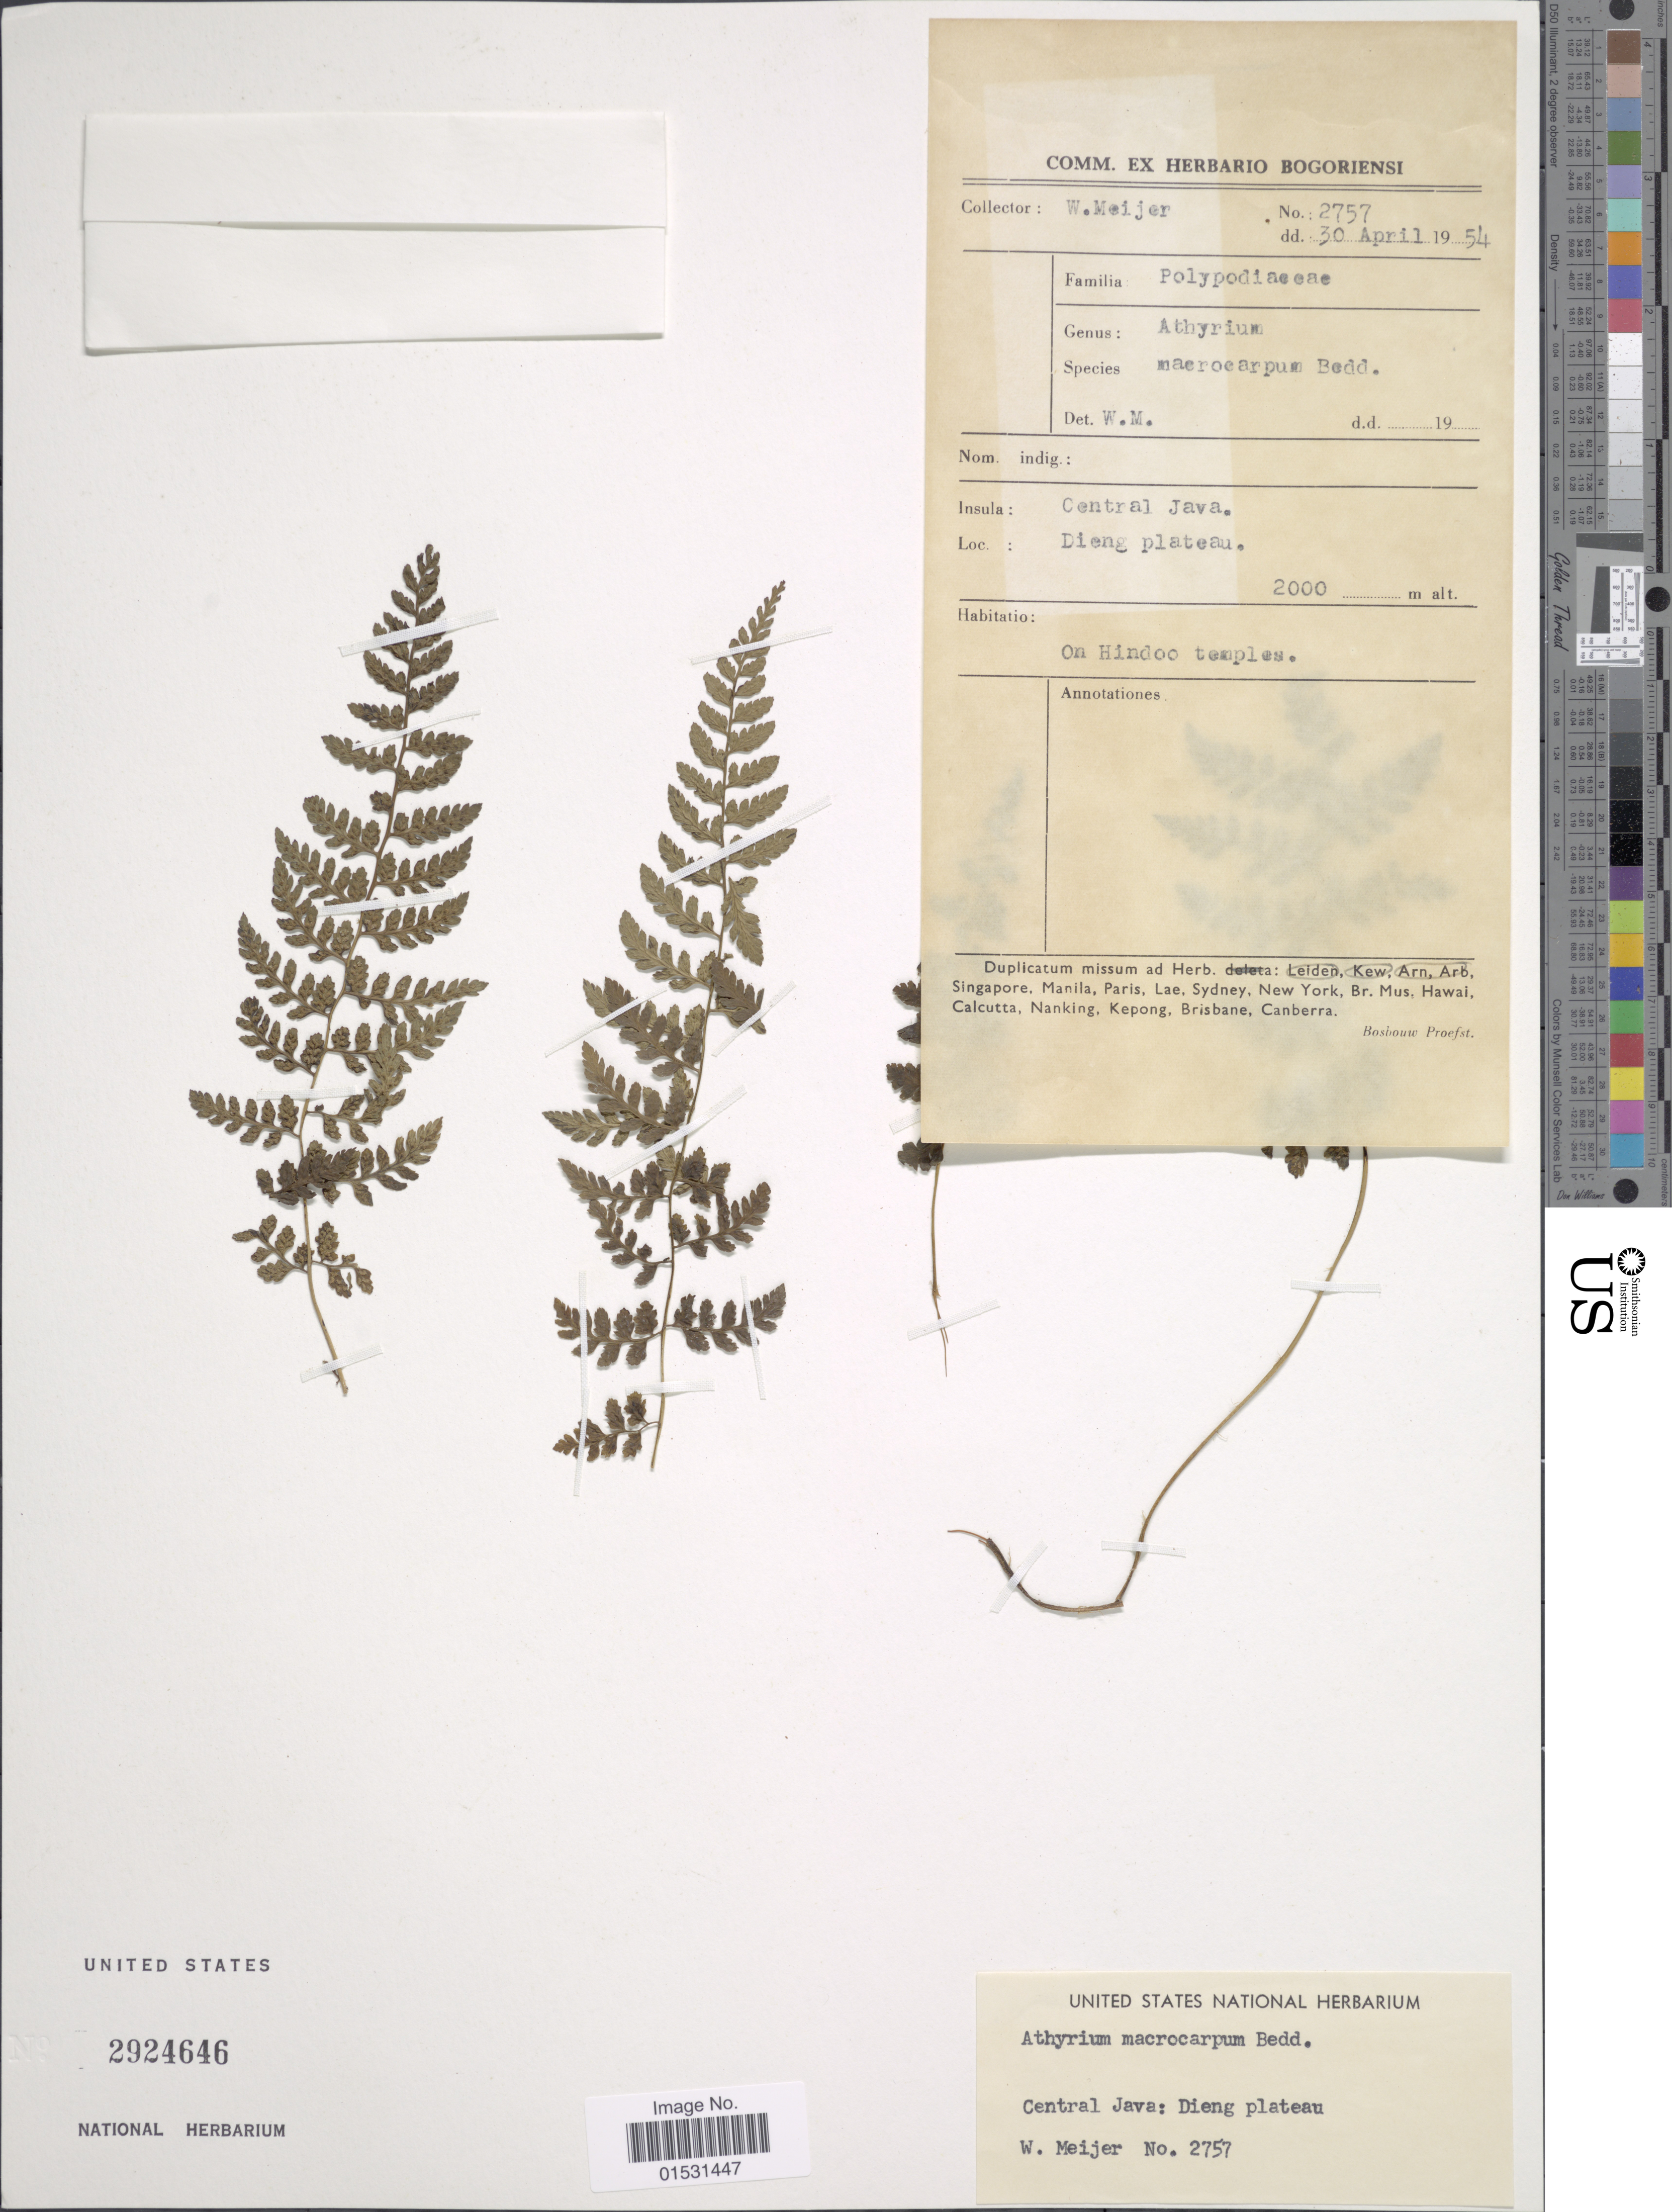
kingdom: Plantae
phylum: Tracheophyta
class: Polypodiopsida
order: Polypodiales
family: Athyriaceae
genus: Athyrium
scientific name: Athyrium macrocarpon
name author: Bedd.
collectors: W. Meijer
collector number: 2757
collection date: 1954-04-30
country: Indonesia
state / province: Java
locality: Central Java: Dieng plateau.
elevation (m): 2000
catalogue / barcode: US 2924646